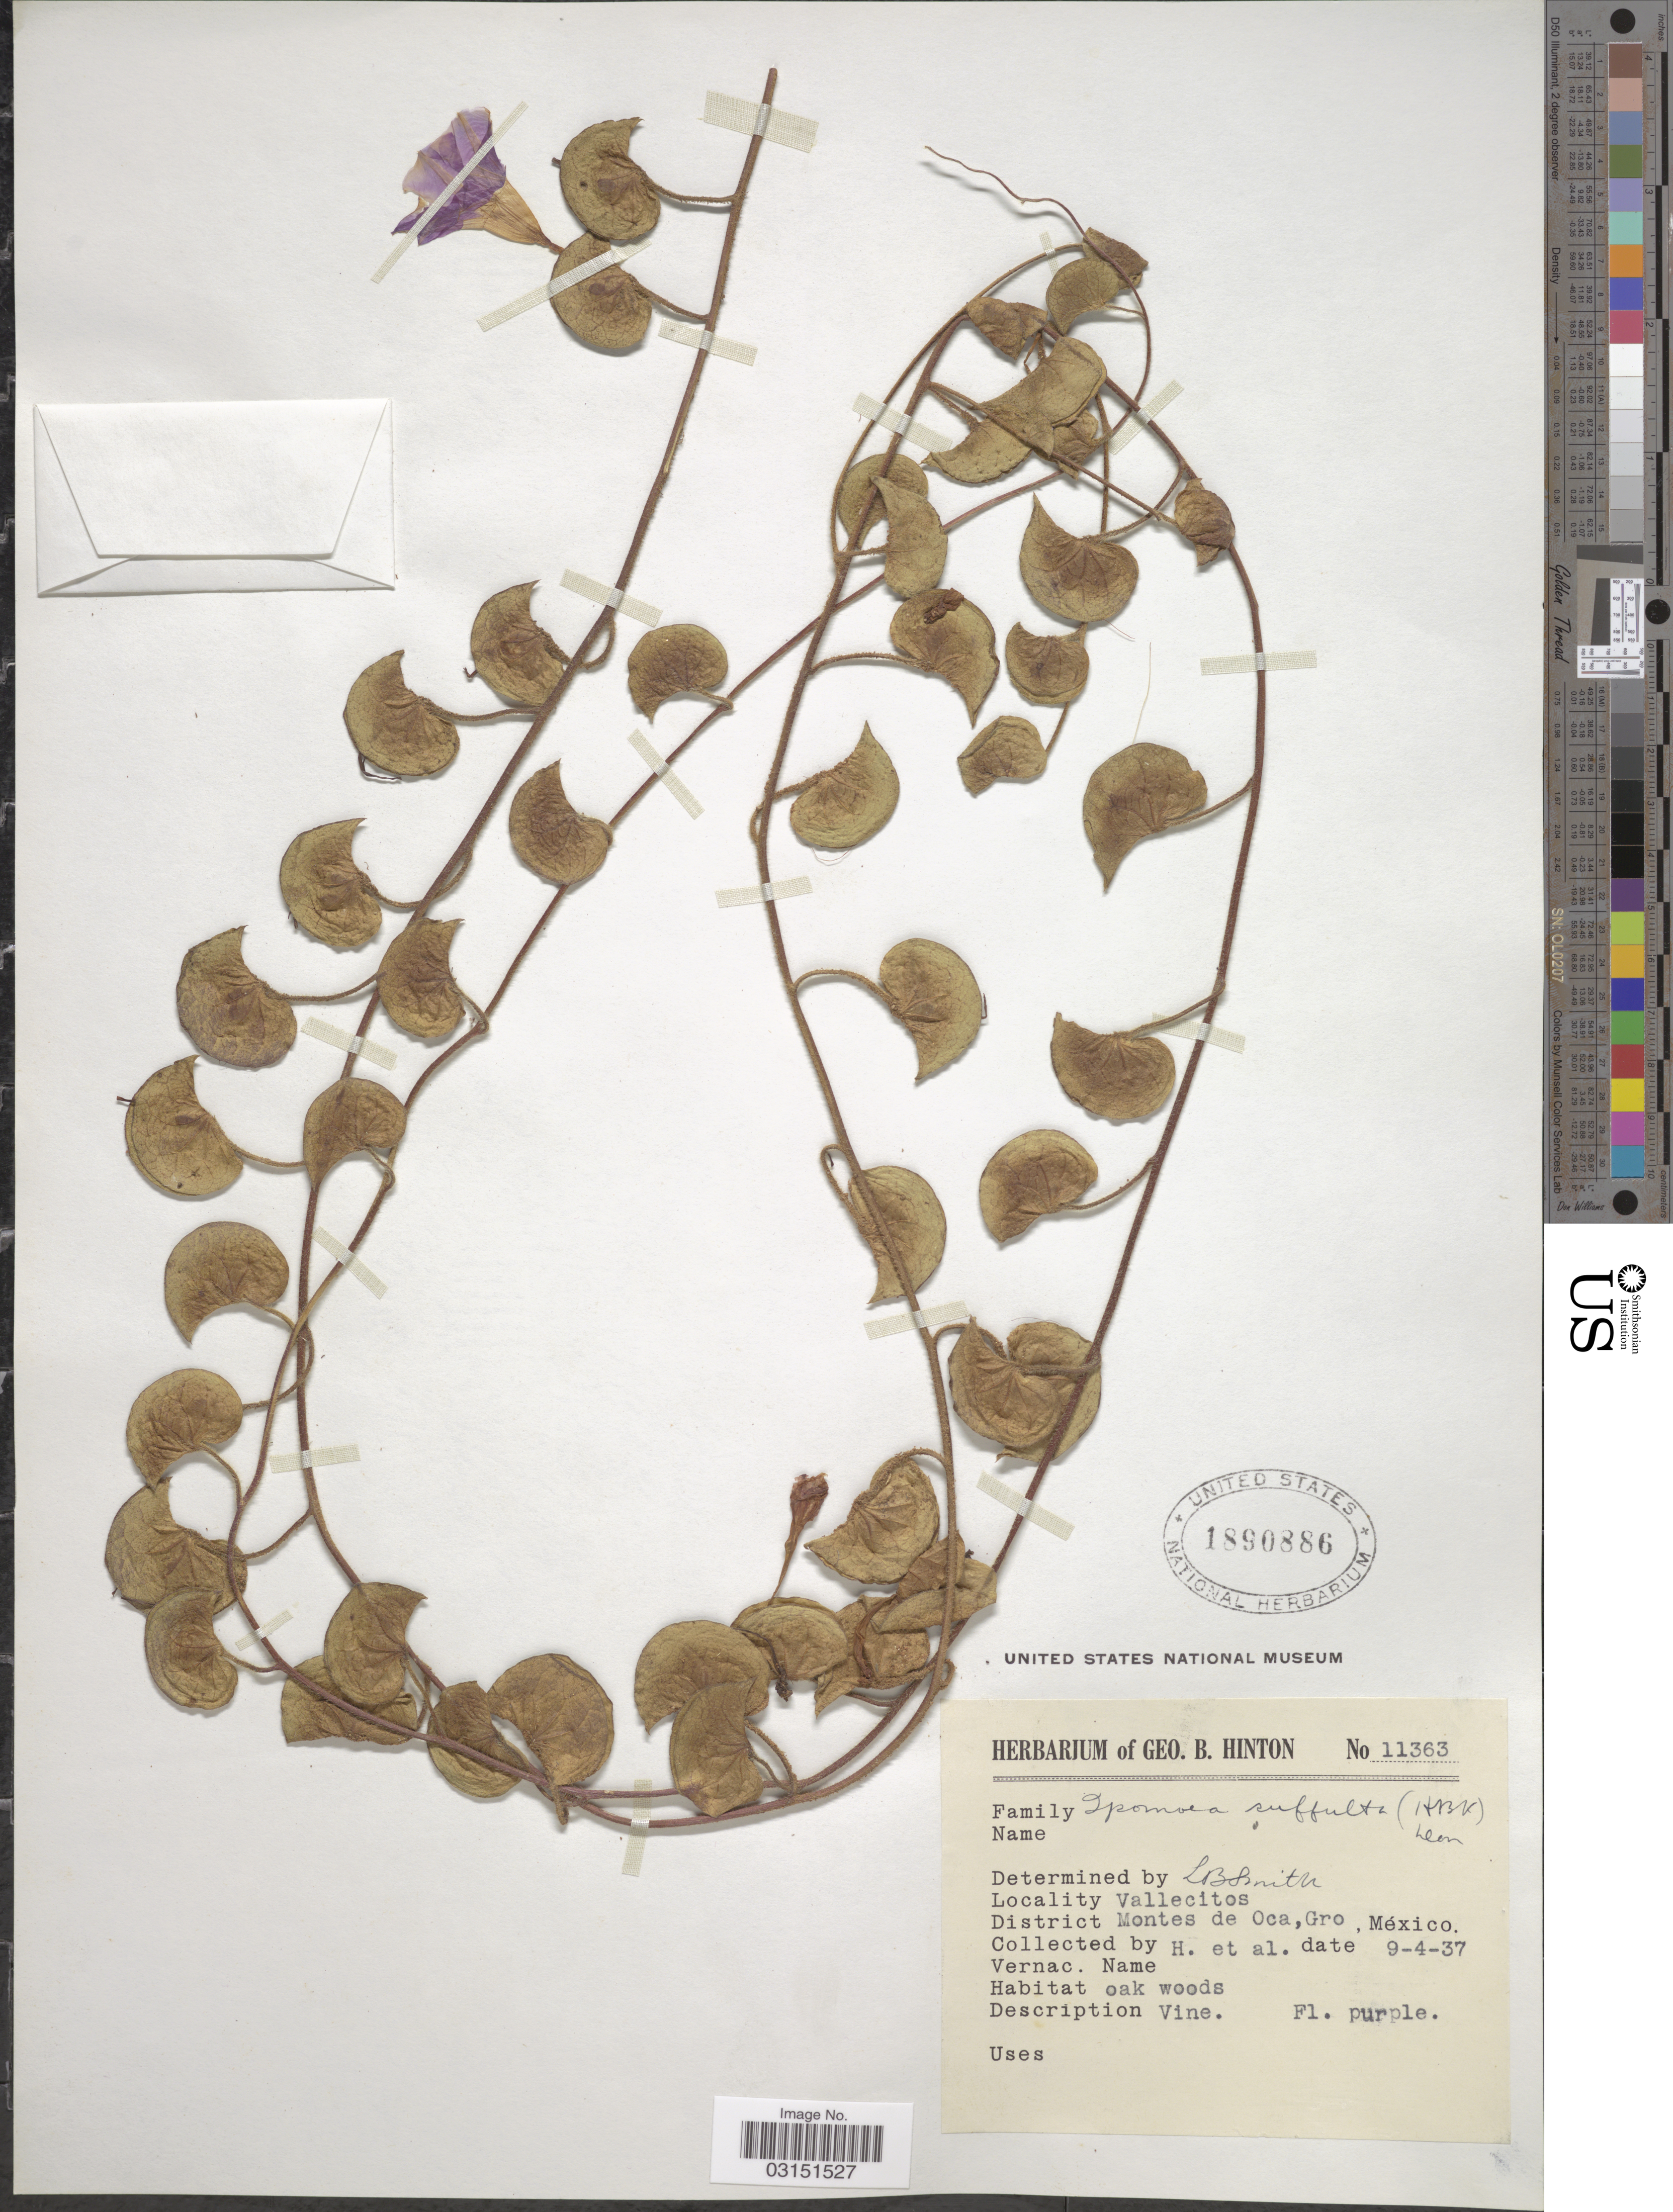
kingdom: Plantae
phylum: Tracheophyta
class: Magnoliopsida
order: Solanales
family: Convolvulaceae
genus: Ipomoea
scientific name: Ipomoea suffulta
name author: (Kunth) G. Don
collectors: G. B. Hinton & et al.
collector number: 11363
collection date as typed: Transcribed d/m/y: 9/4/37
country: Mexico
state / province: Guerrero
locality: Vallecitos. District Montes de Oca.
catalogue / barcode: US 1890886